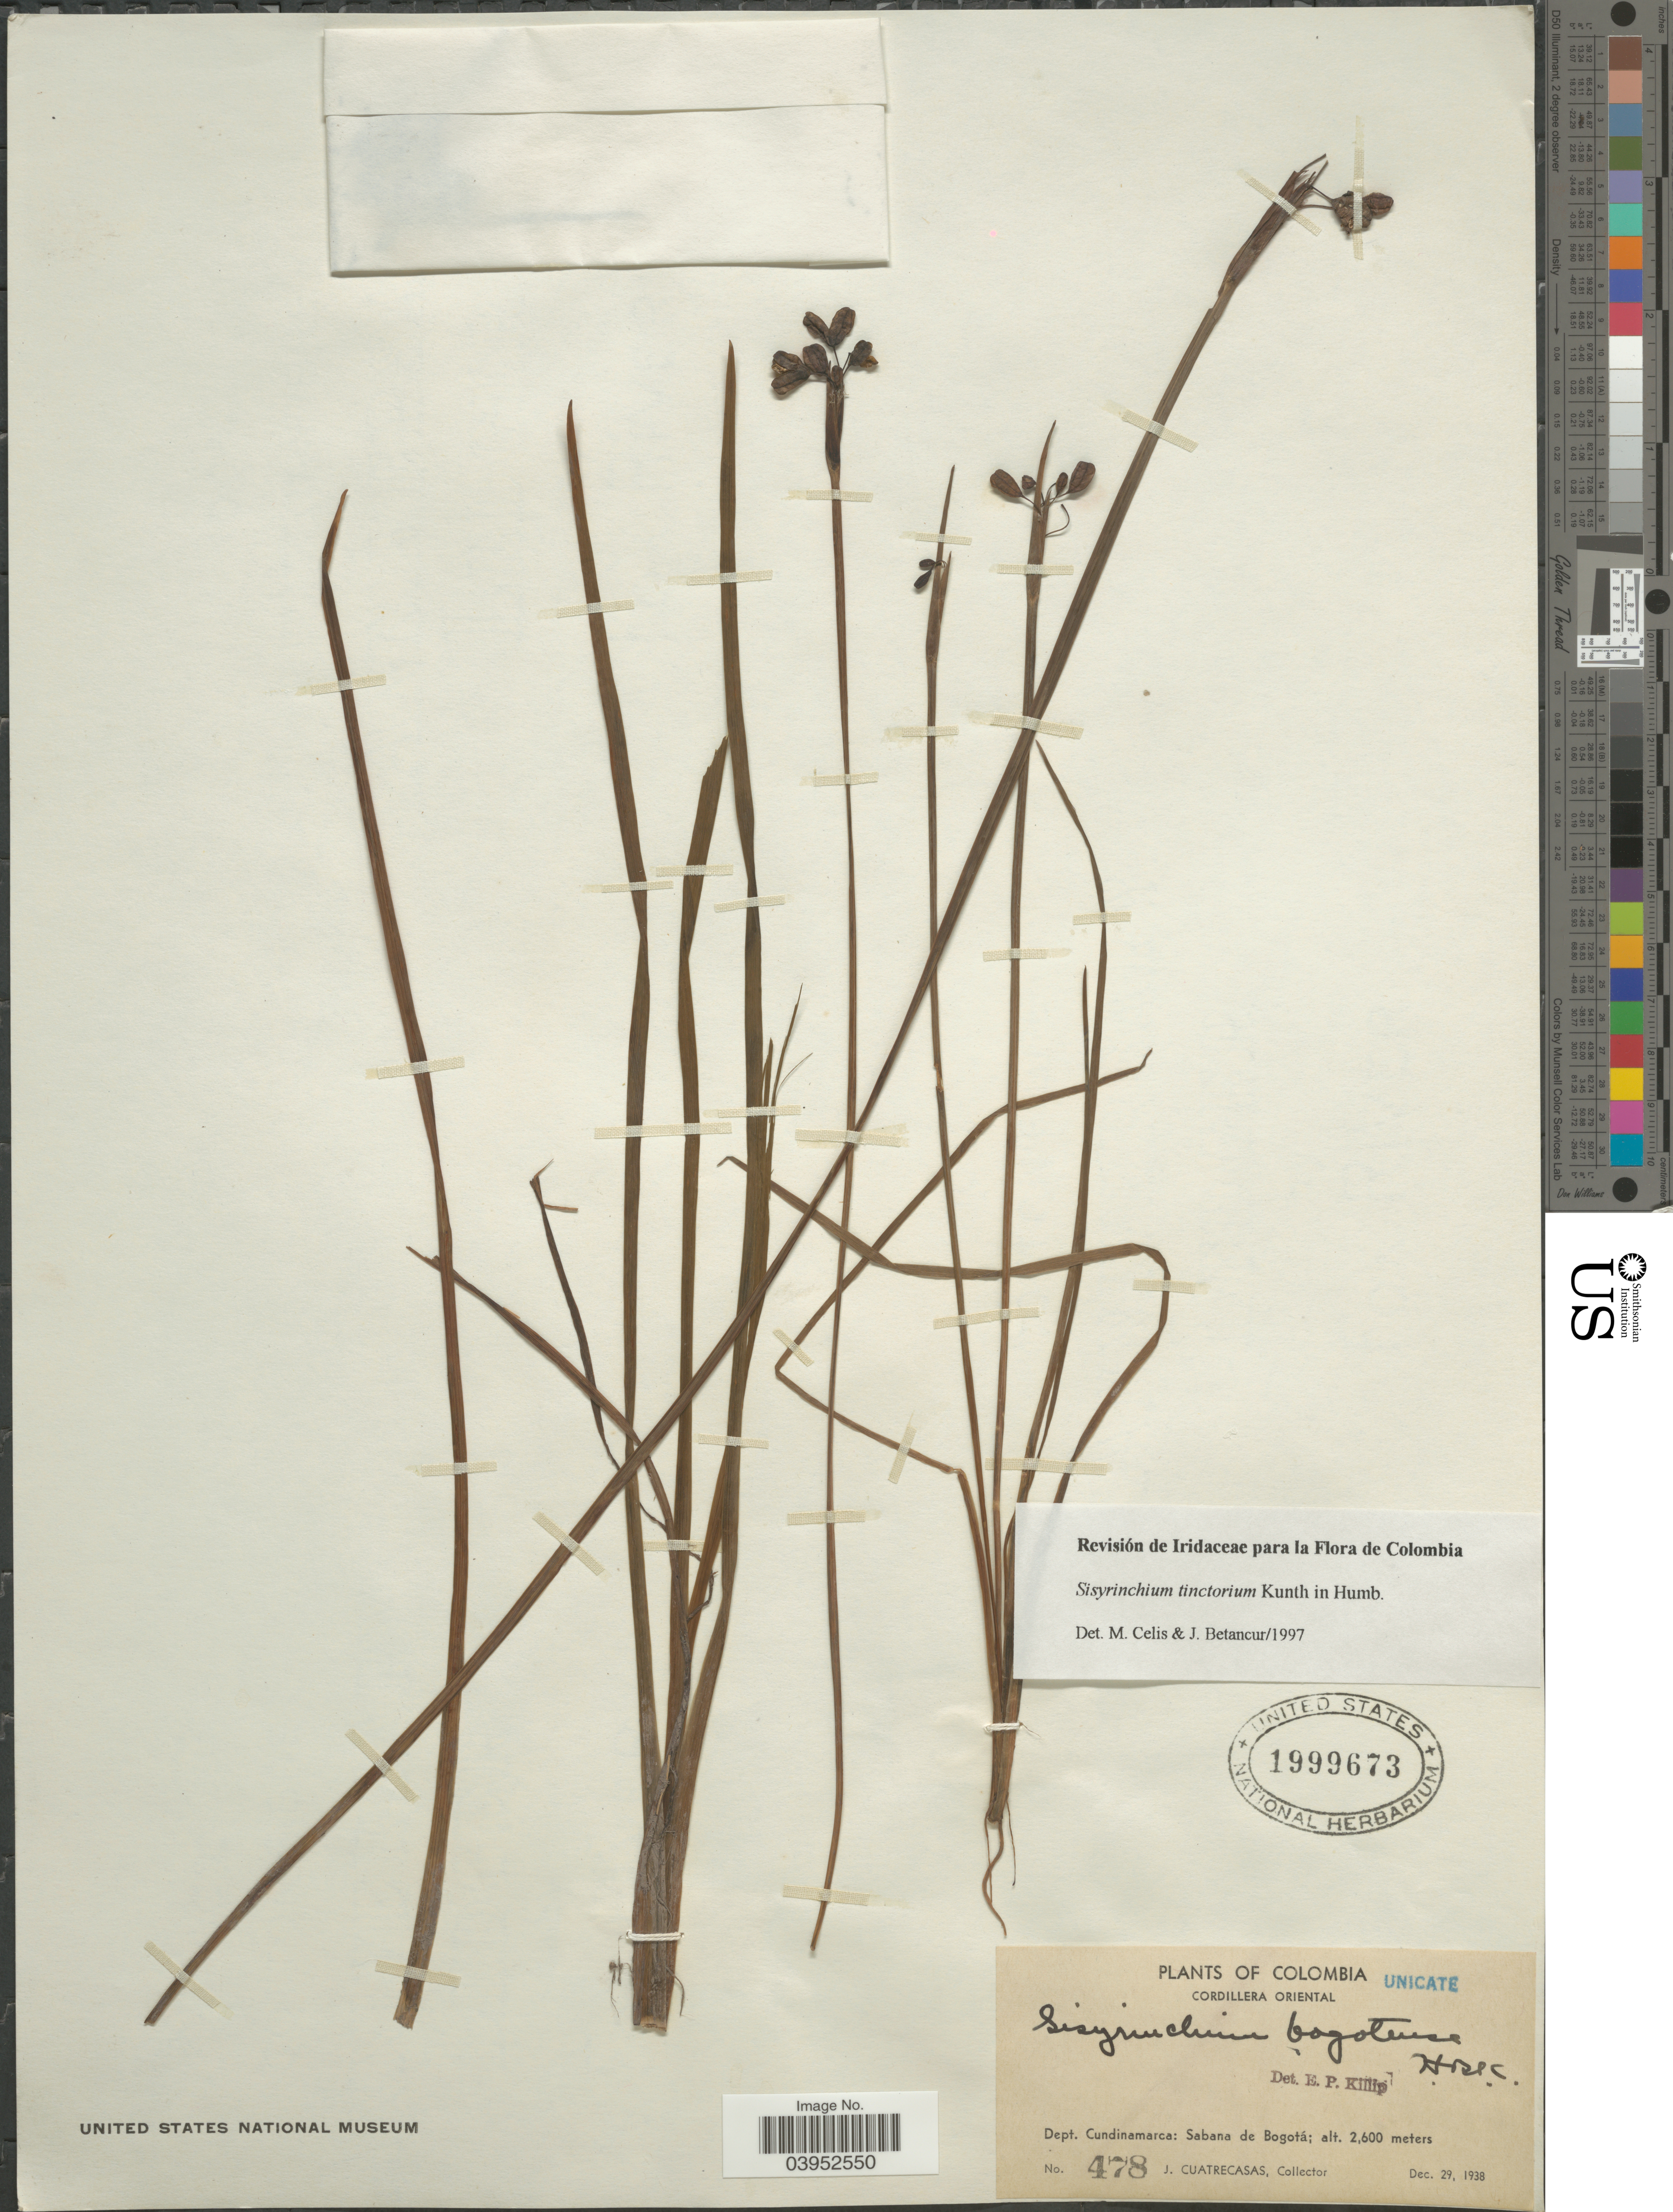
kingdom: Plantae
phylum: Tracheophyta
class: Liliopsida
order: Asparagales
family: Iridaceae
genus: Sisyrinchium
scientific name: Sisyrinchium tinctorium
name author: Kunth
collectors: J. Cuatrecasas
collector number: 478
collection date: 1938-12-29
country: Colombia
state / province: Cundinamarca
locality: Cordillera Oriental. Dept. Cundinamarca: Sabana de Bogotá.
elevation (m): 2600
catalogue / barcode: US 1999673